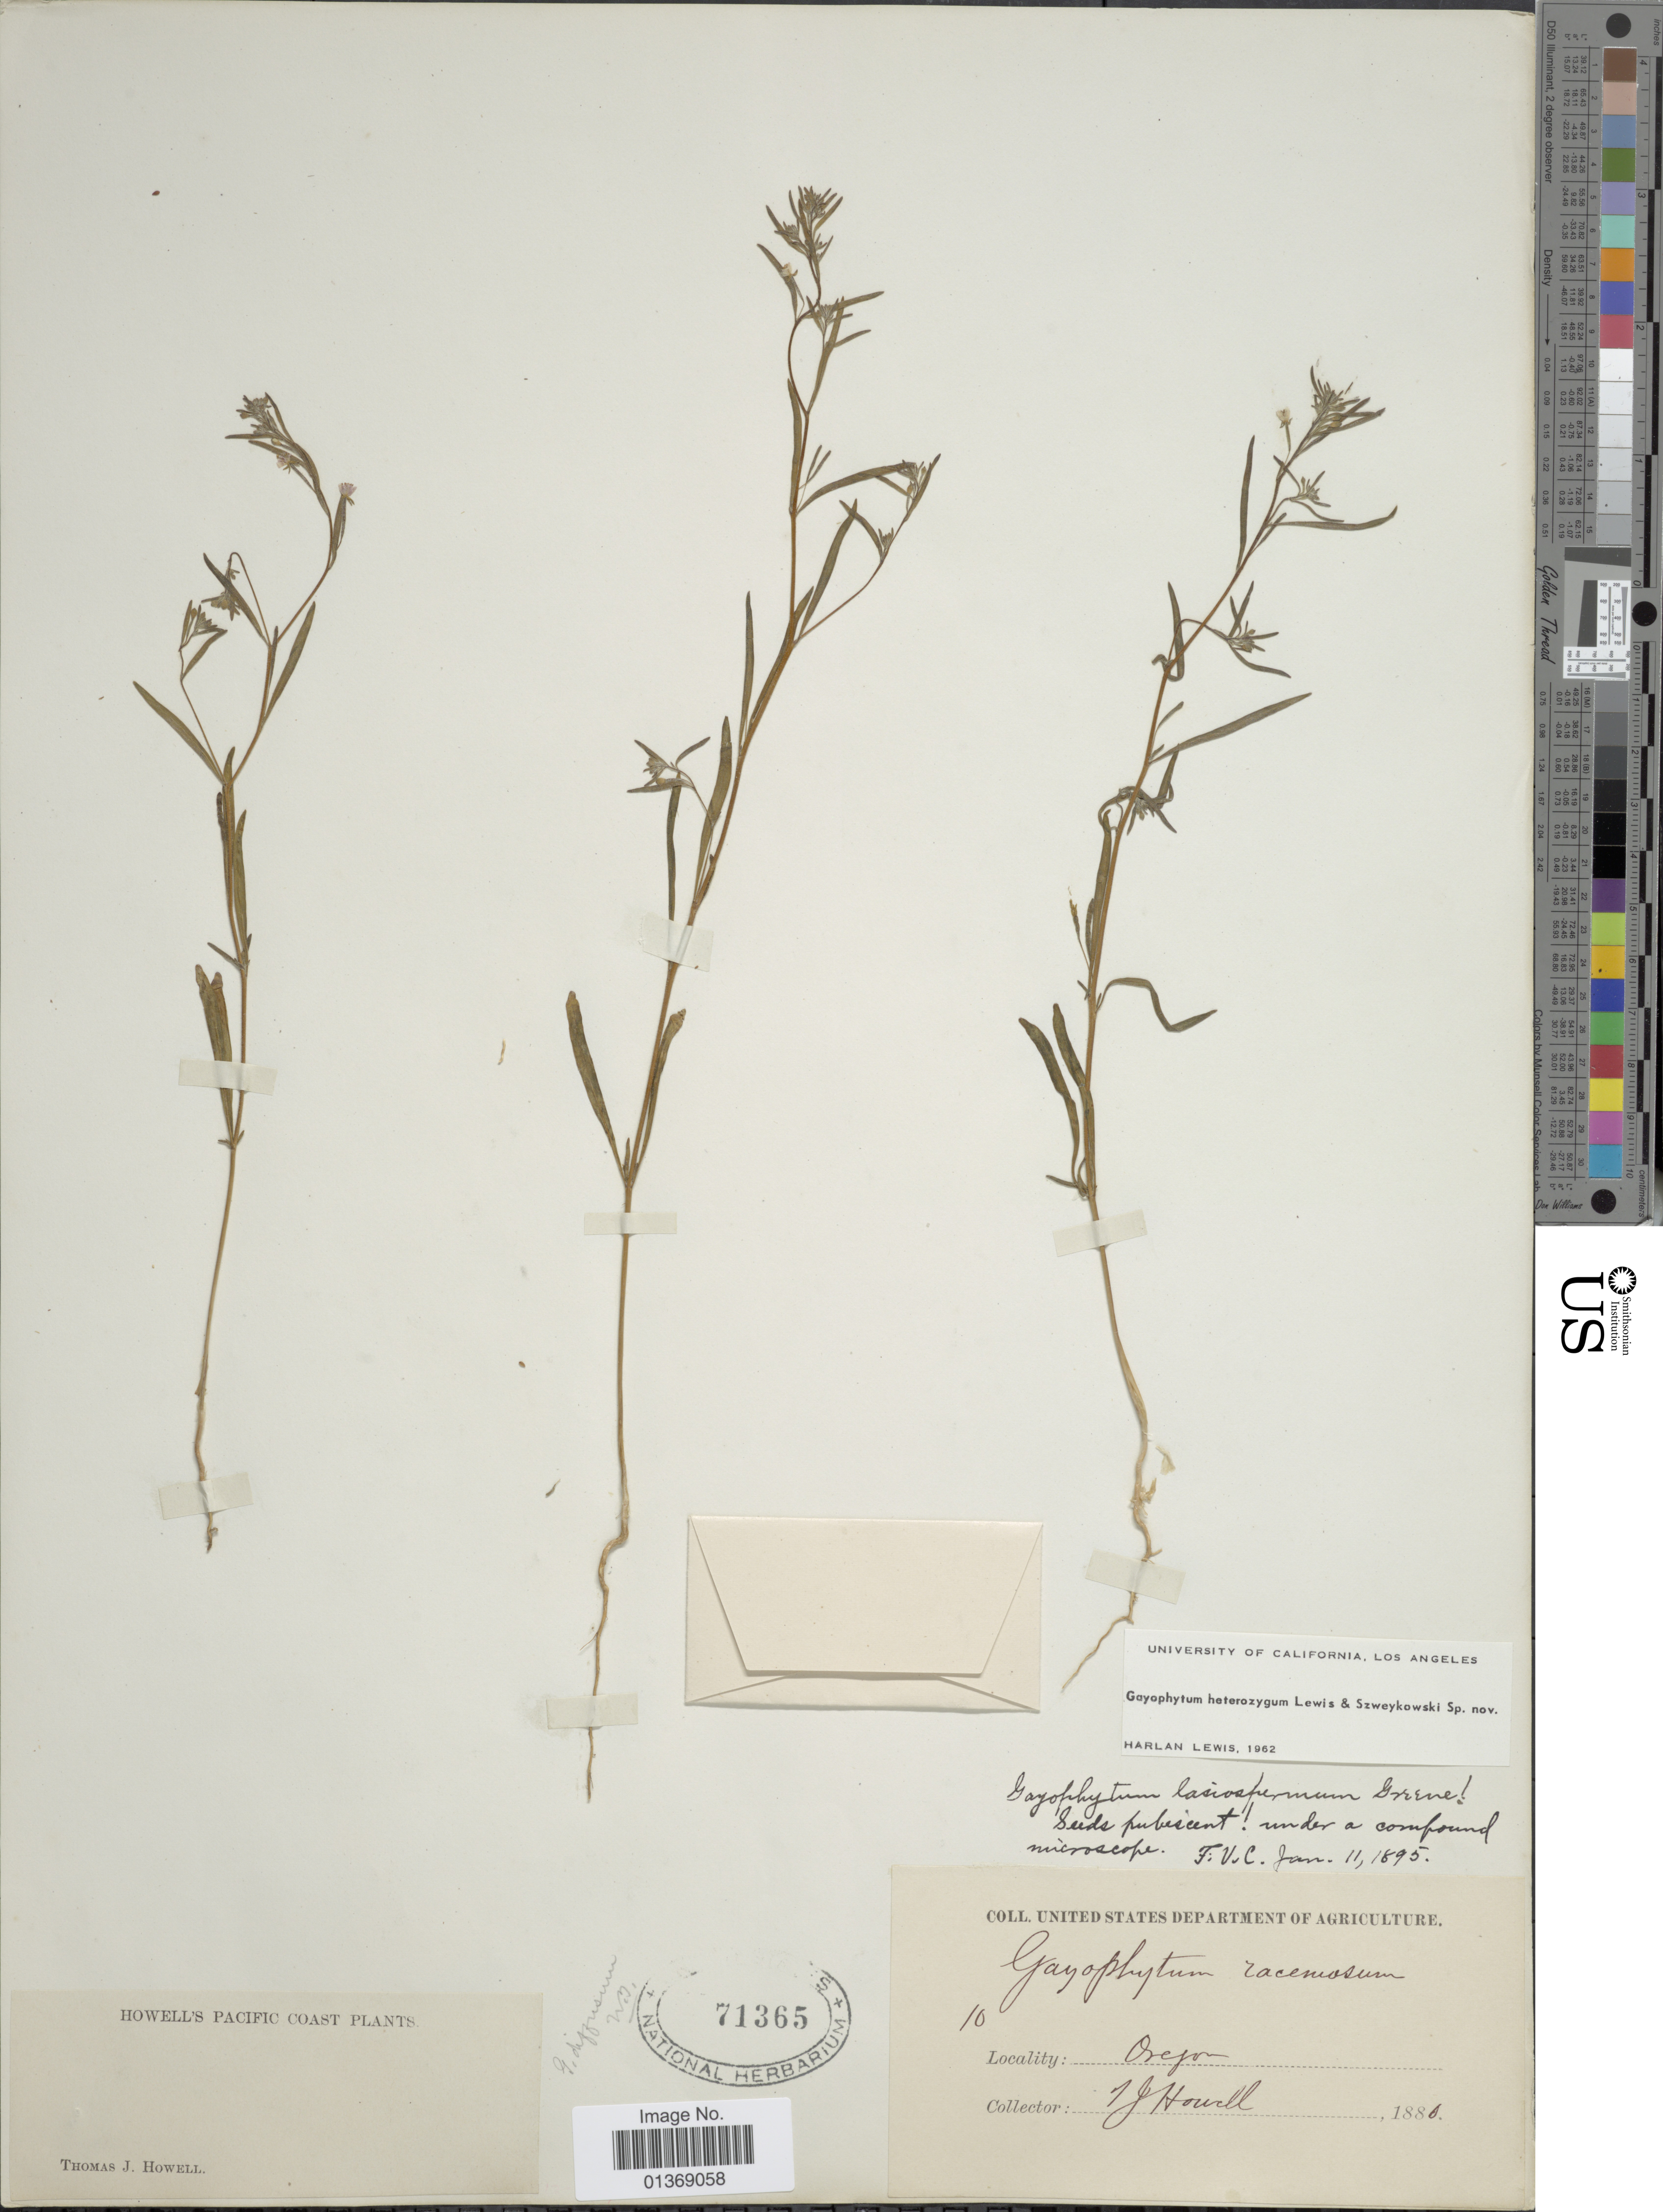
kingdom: Plantae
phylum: Tracheophyta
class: Magnoliopsida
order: Myrtales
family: Onagraceae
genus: Gayophytum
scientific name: Gayophytum heterozygum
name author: F. H. Lewis & Szweyk.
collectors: T. J. Howell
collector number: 10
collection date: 1880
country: United States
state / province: Oregon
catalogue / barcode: US 71365